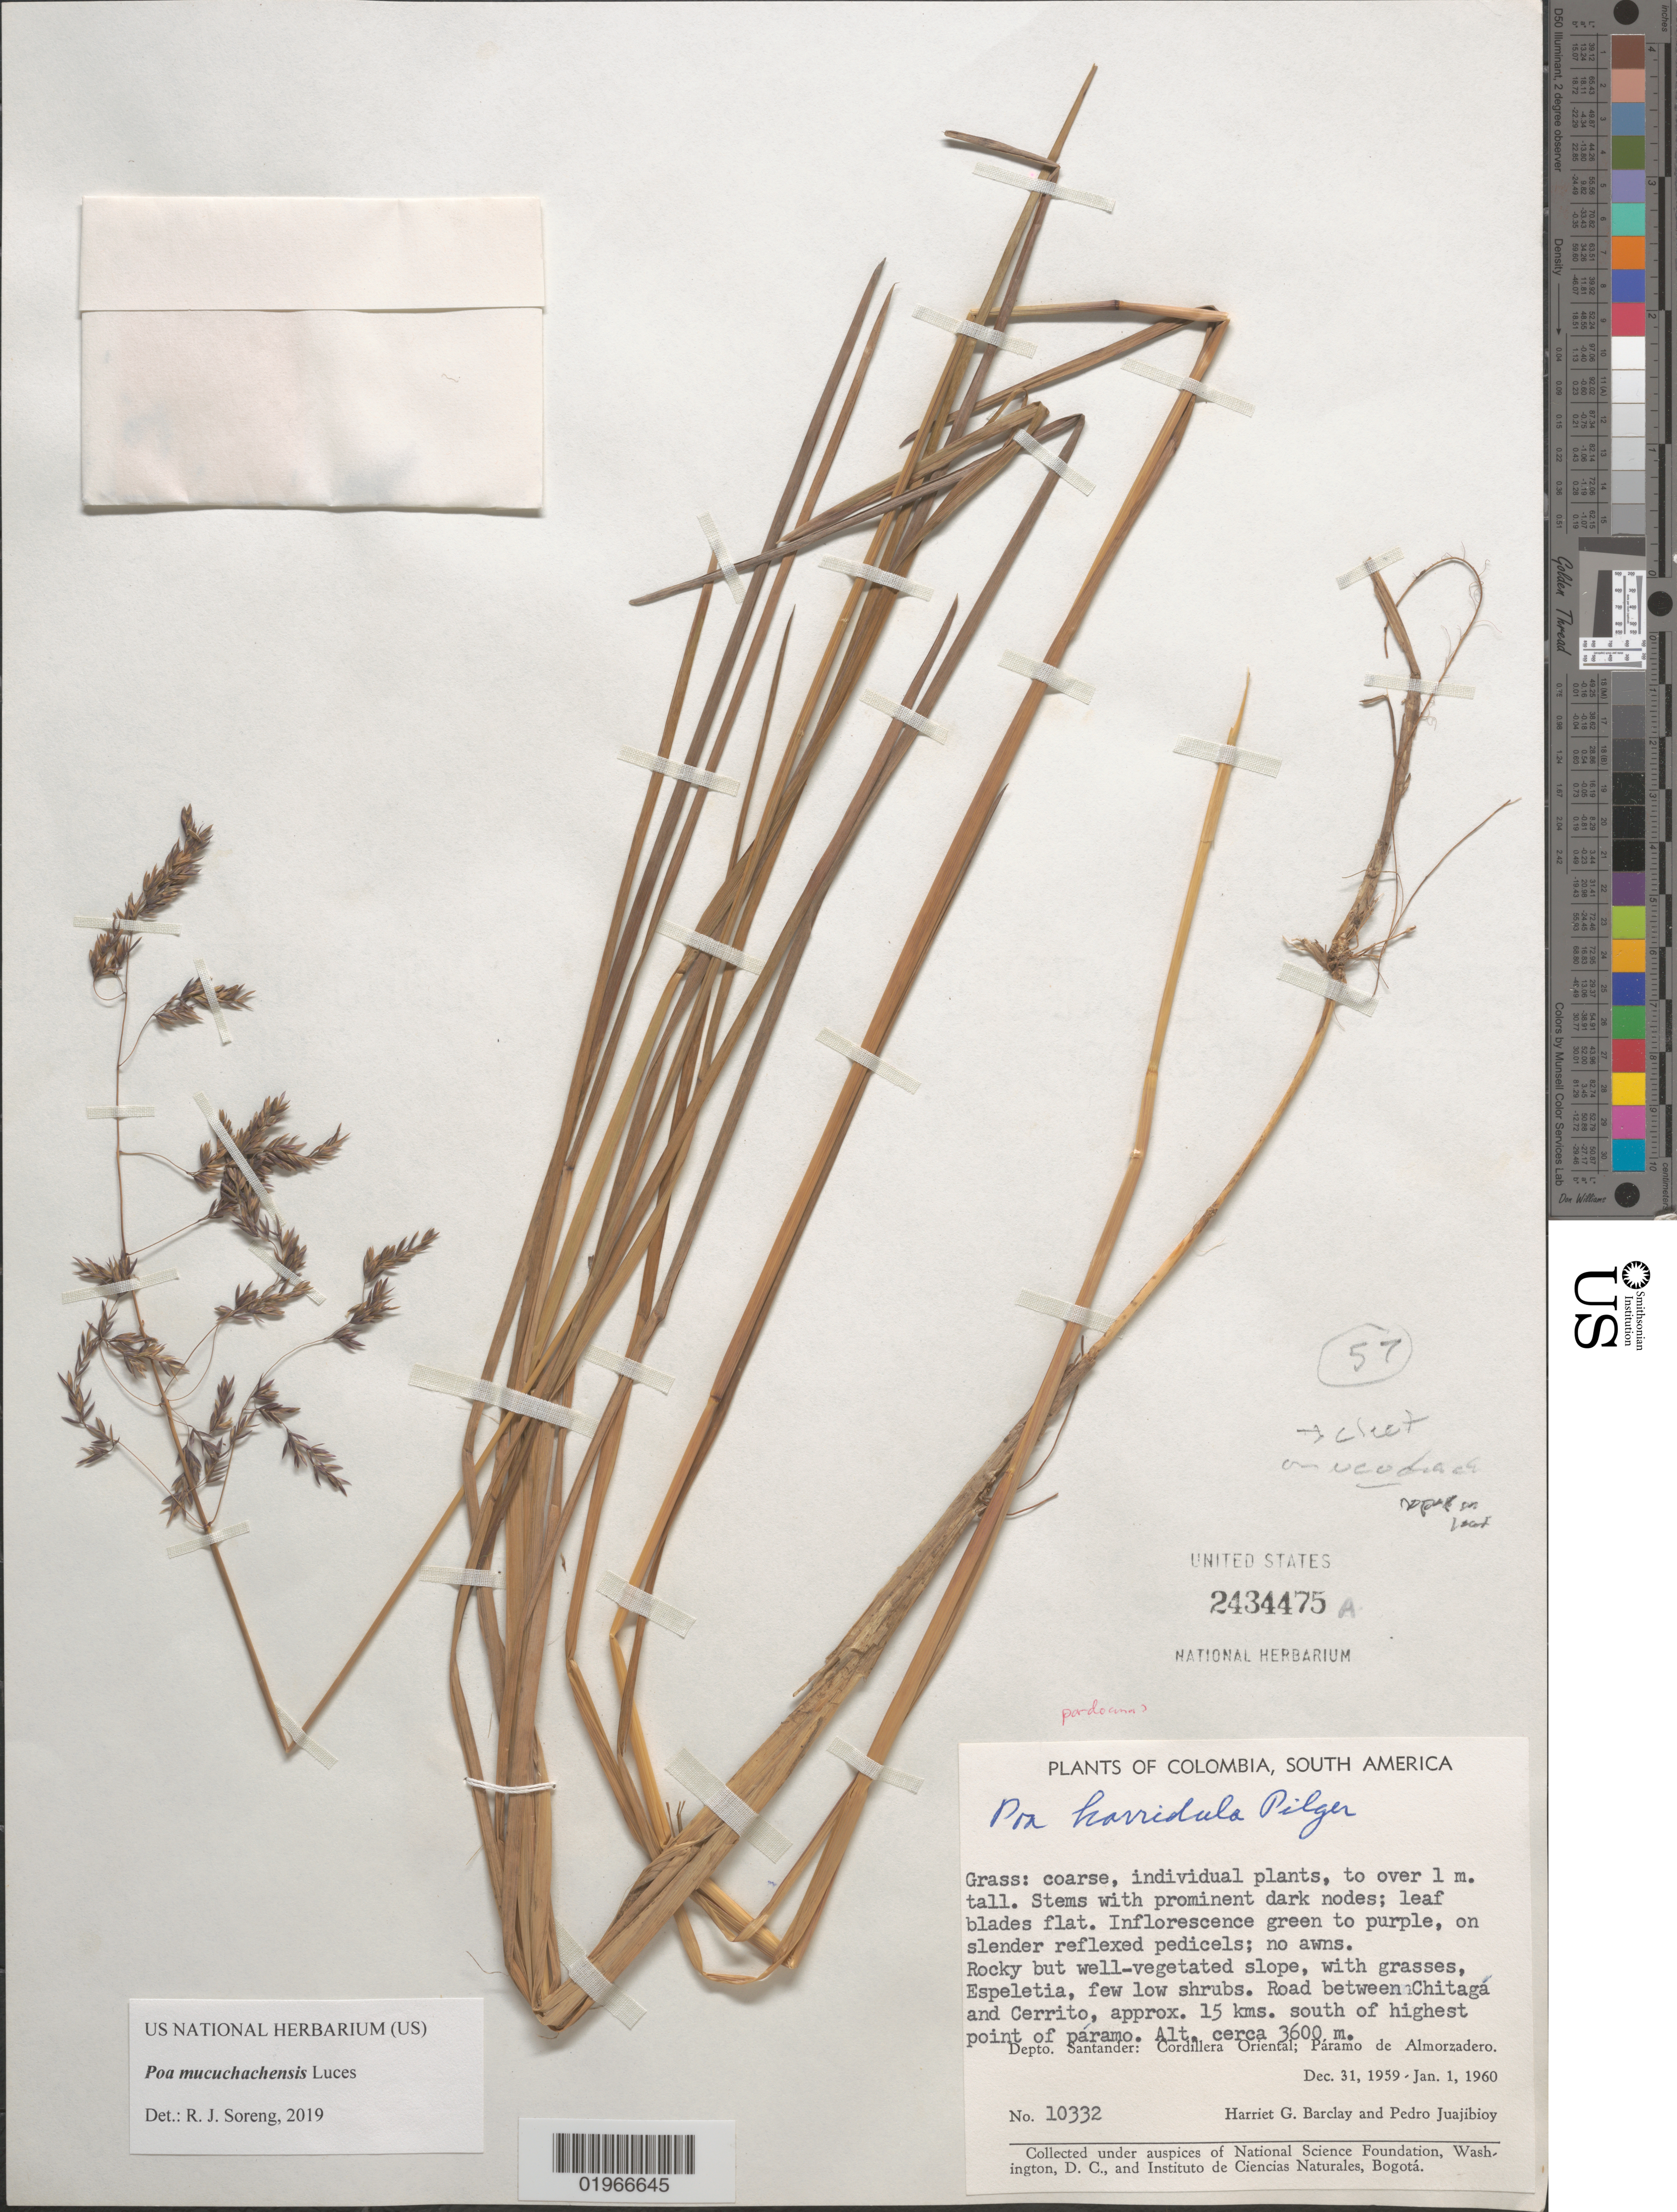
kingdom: Plantae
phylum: Tracheophyta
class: Liliopsida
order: Poales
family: Poaceae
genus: Poa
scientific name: Poa mucuchachensis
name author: Luces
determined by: Soreng, Robert J., Research Associate (BOT), Smithsonian Institution - National Museum of Natural History (UNITED STATES)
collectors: H. G. Barclay & P. Juajibioy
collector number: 10332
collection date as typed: Dec. 31, 1959 - Jan 1, 1960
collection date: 1959-12-31/1960-01-01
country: Colombia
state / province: Santander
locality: Road between Chitaga and Cerrito, approx. 15 km. south of highest point of paramo.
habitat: Rocky but well-vegetated slope.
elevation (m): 3600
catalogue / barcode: US 2434475A